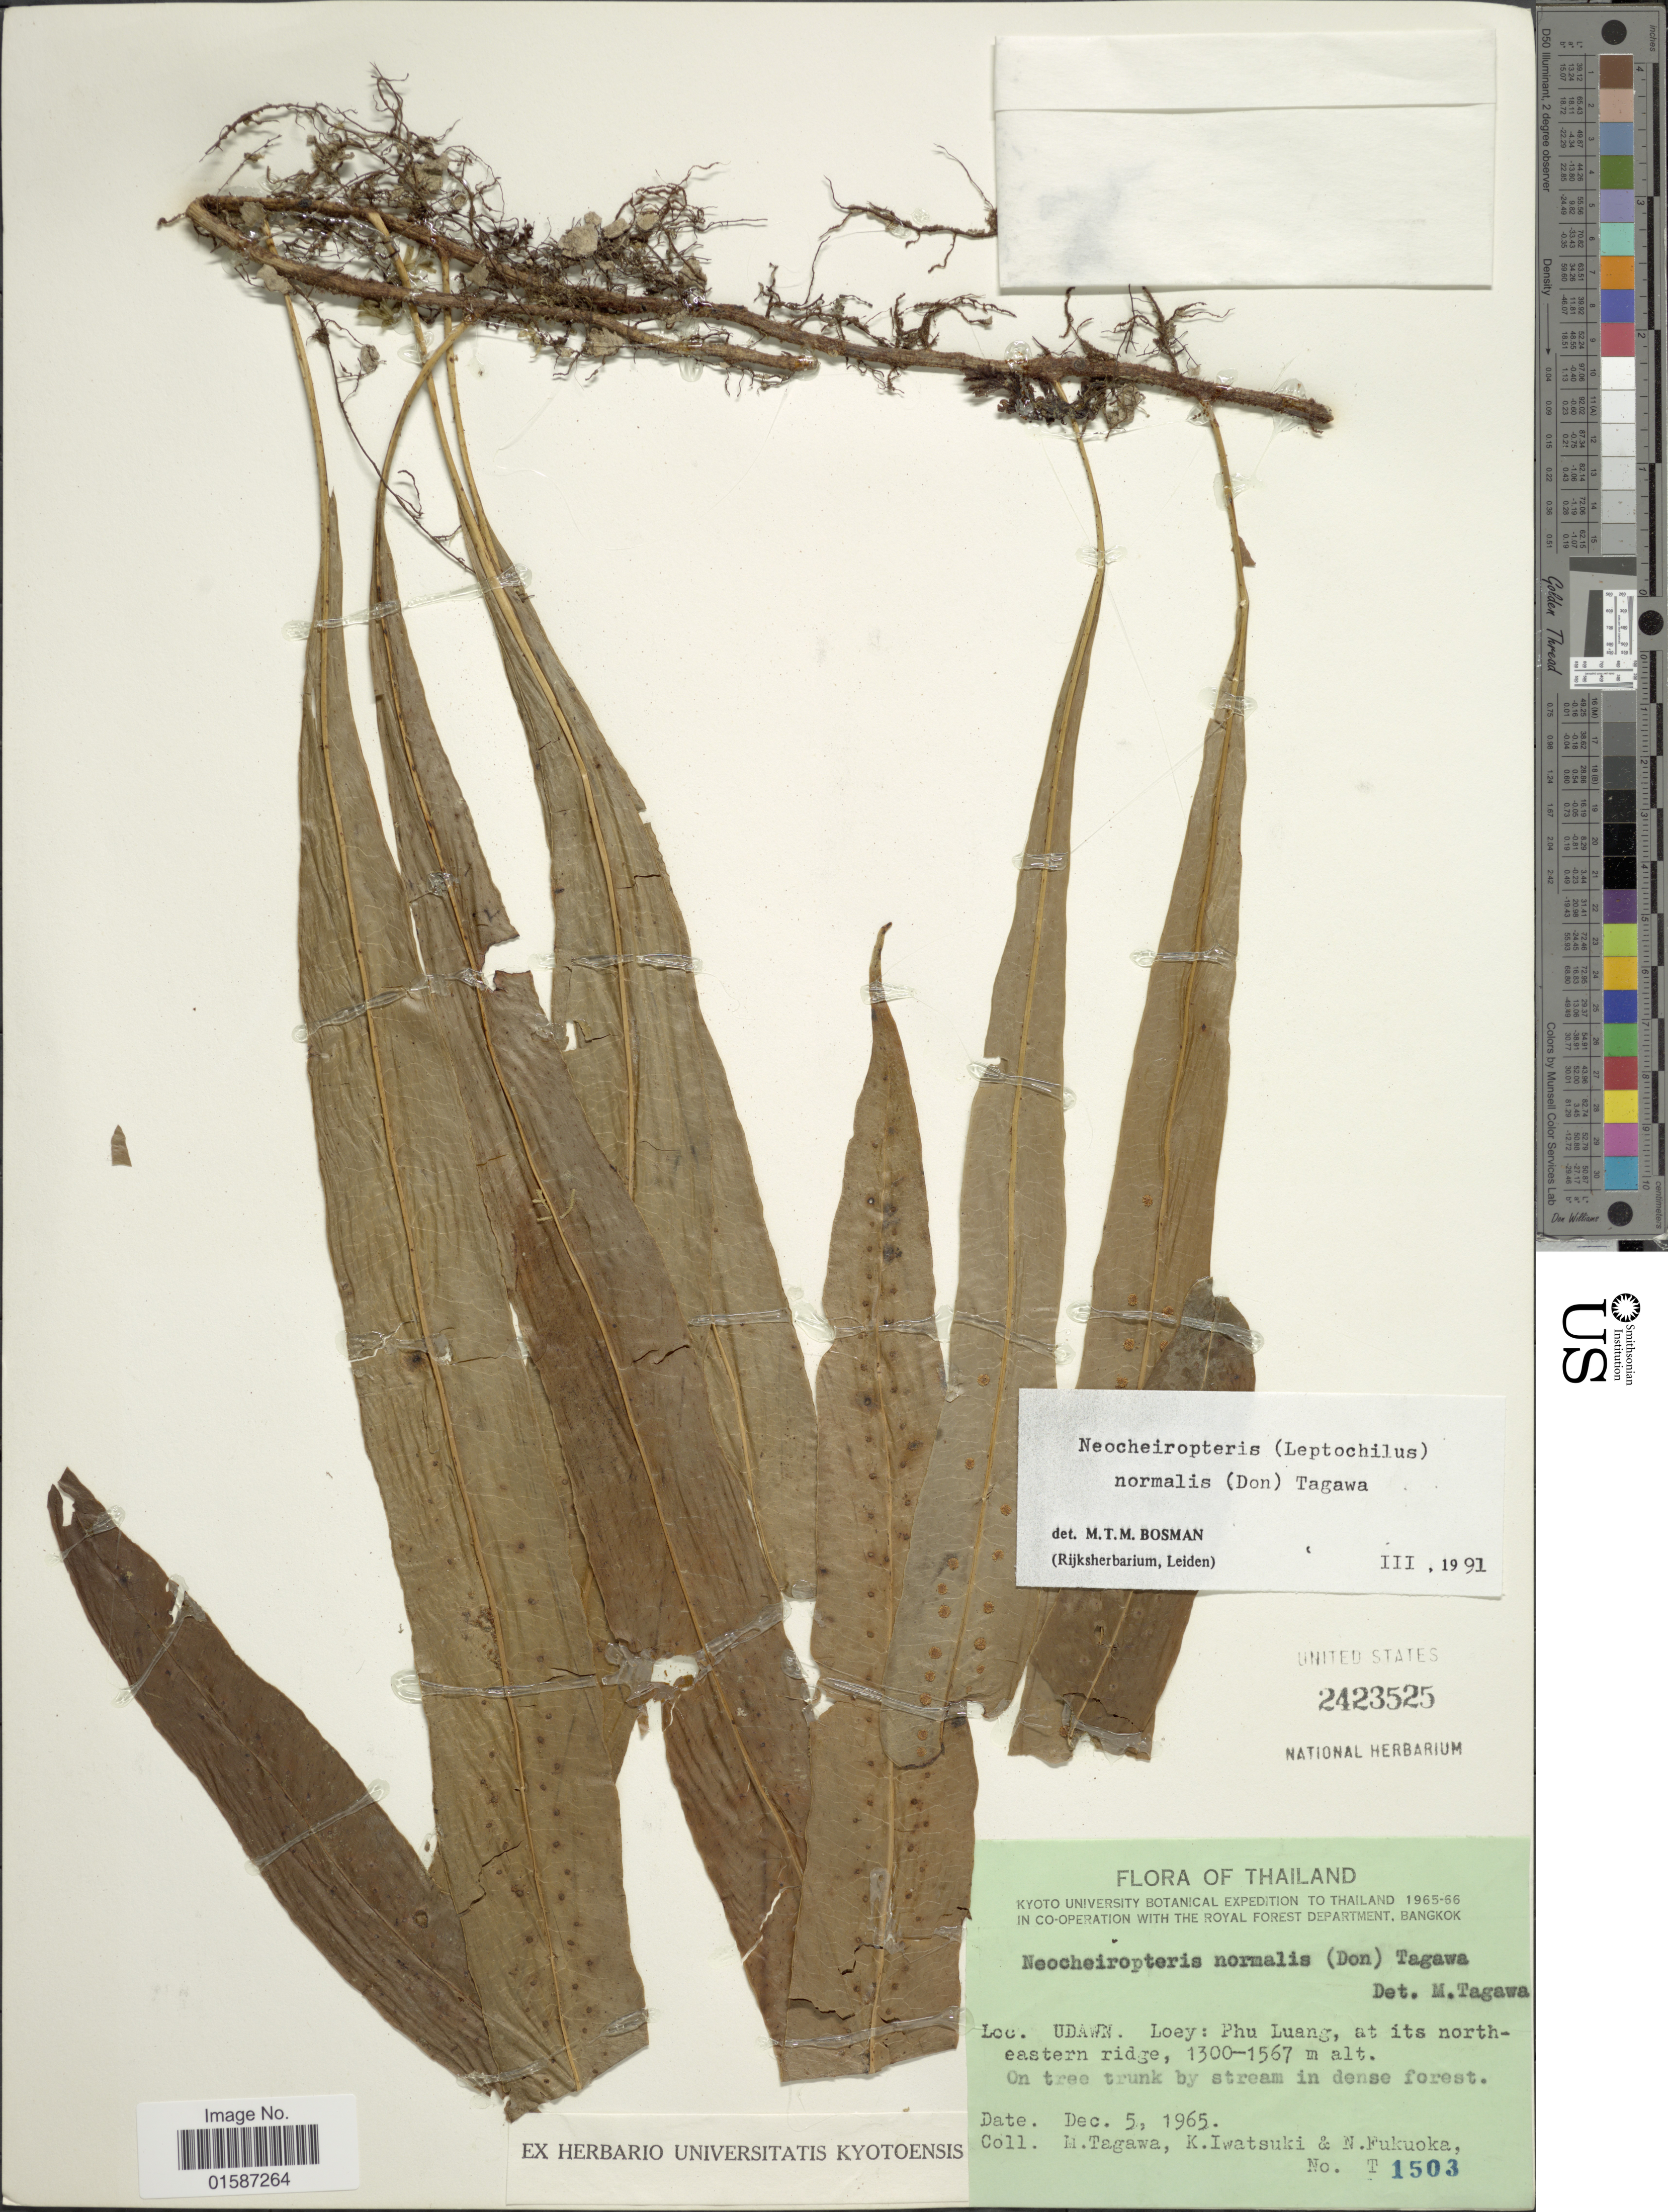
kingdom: Plantae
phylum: Tracheophyta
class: Polypodiopsida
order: Polypodiales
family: Polypodiaceae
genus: Tricholepidium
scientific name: Tricholepidium normale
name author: (D. Don) Ching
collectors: M. Tagawa, K. Iwatsuki & N. Fukuoka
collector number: T1503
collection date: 1965-12-05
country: Thailand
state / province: Loei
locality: Udawn, Loey: Phu Luang, at its north-eastern ridge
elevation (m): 1300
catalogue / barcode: US 2423525